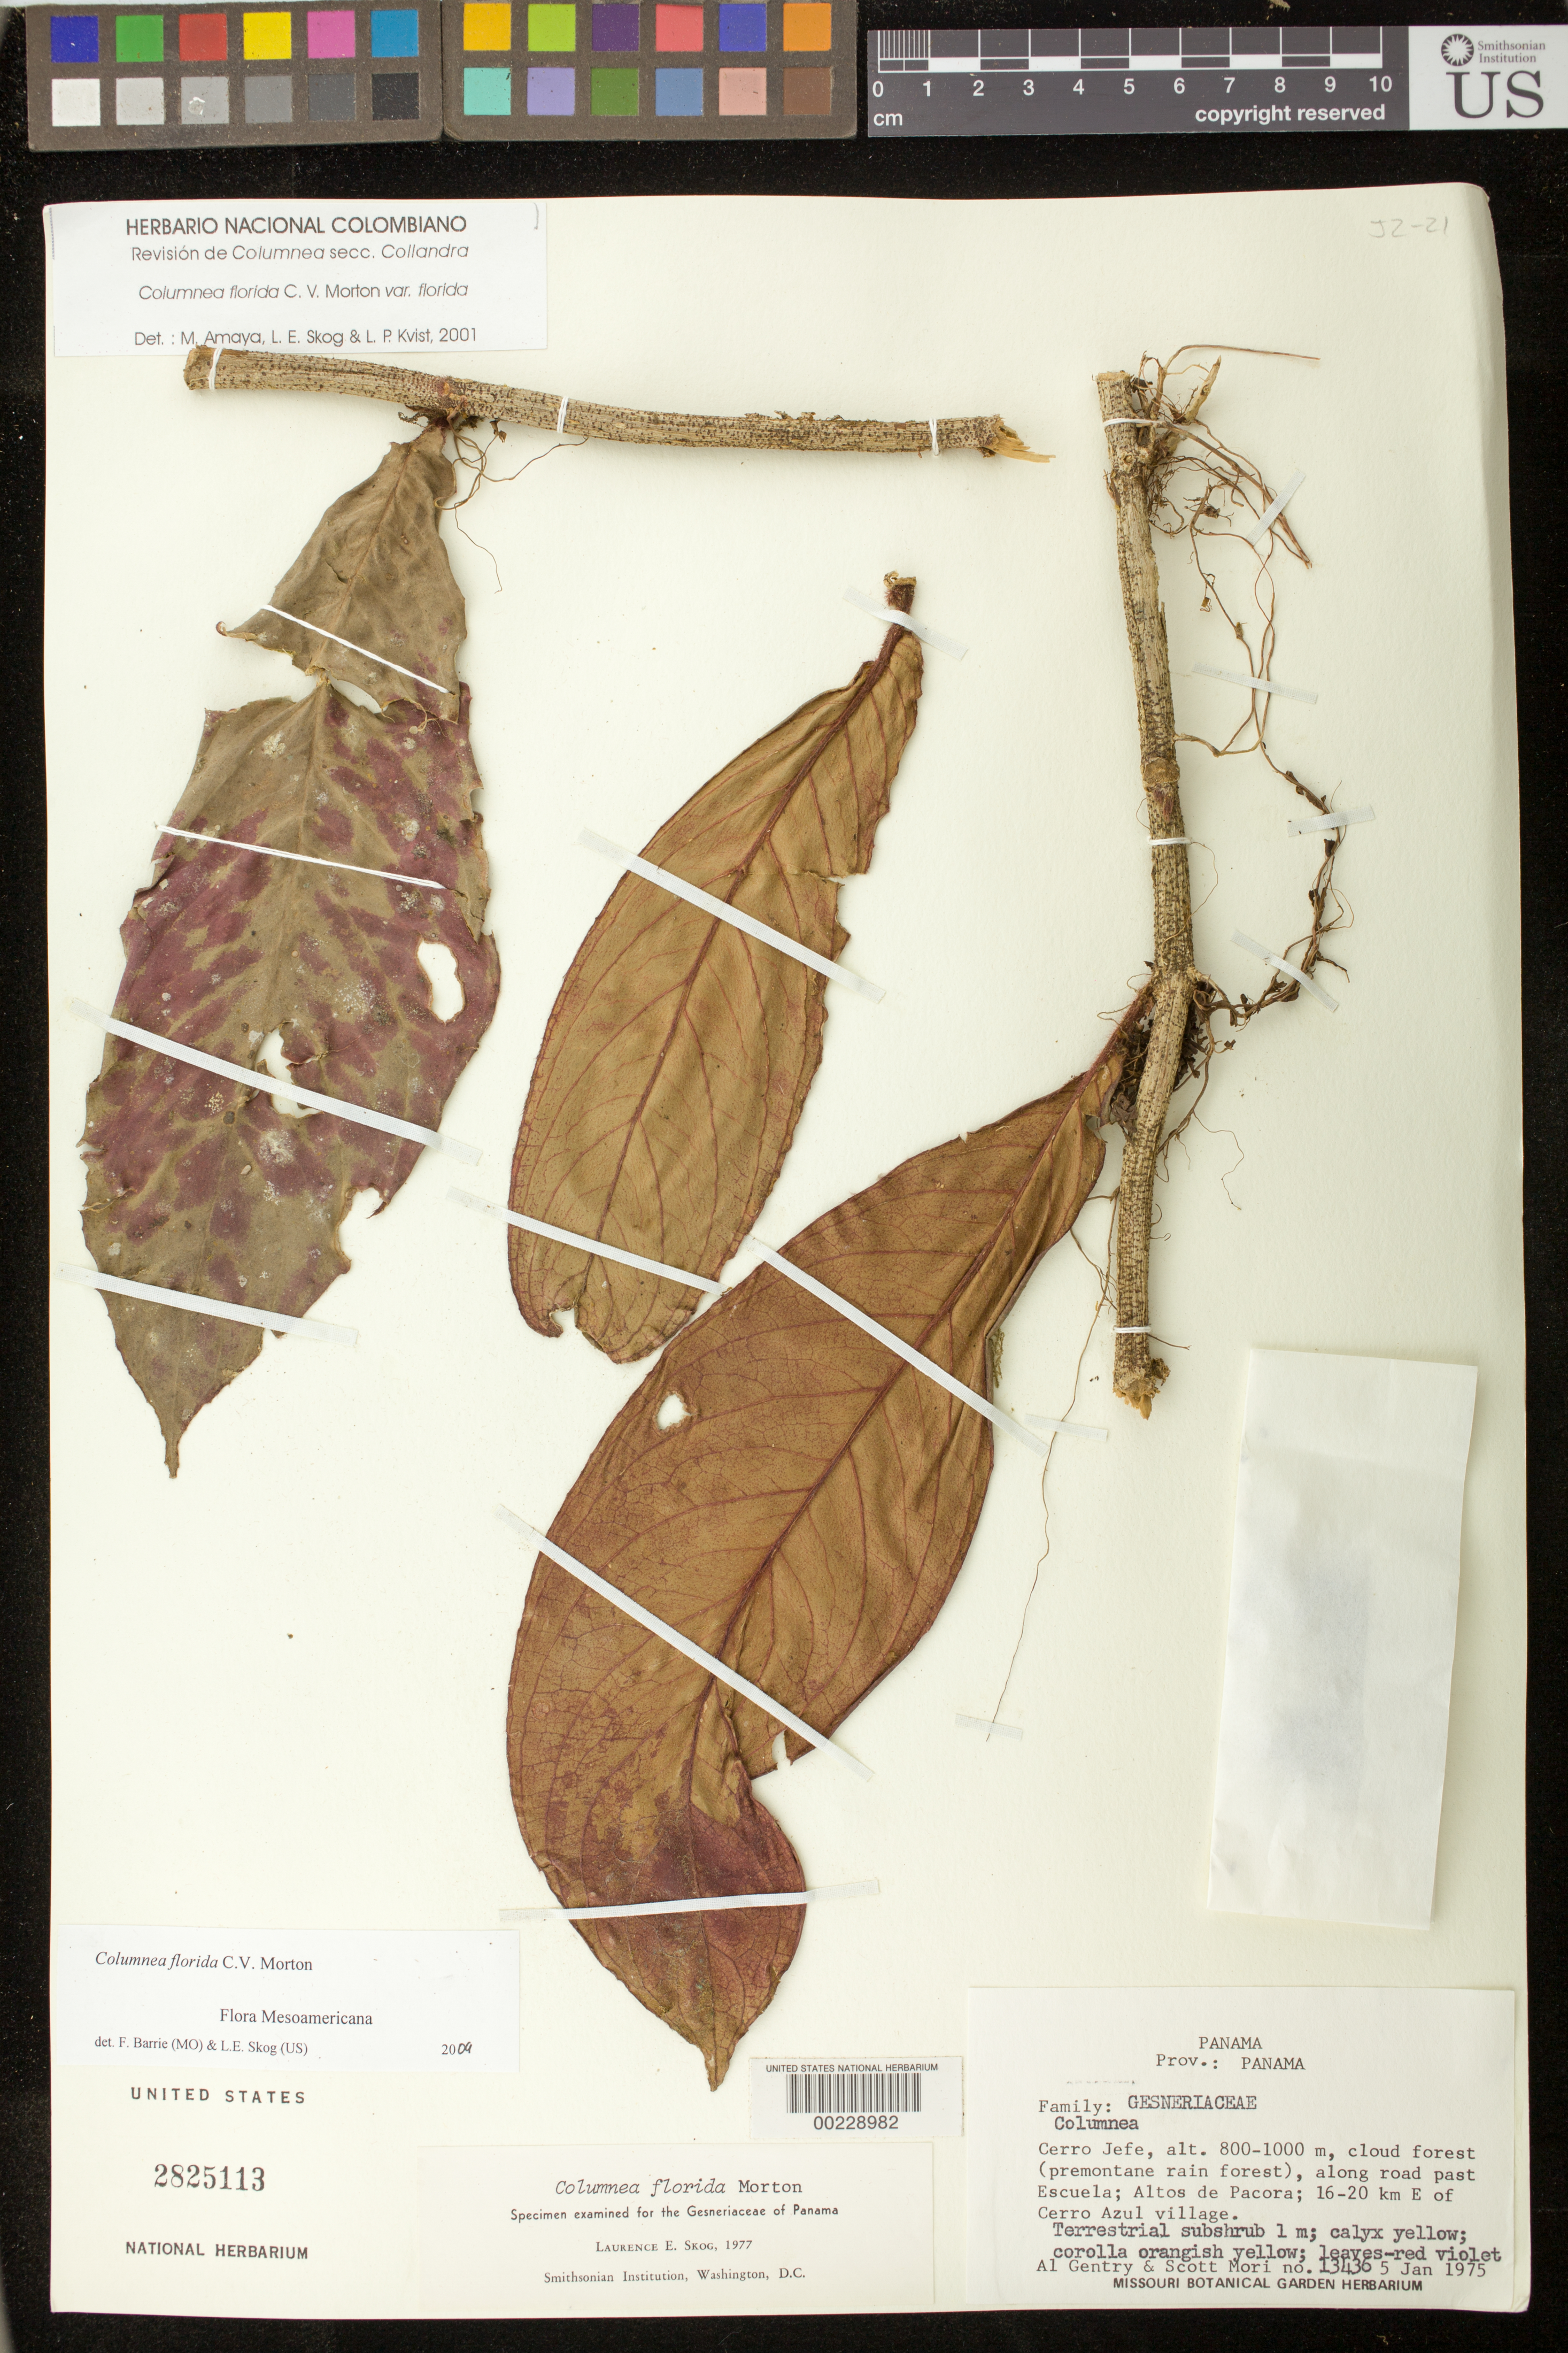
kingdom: Plantae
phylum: Tracheophyta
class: Magnoliopsida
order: Lamiales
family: Gesneriaceae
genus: Columnea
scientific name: Columnea florida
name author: C.V. Morton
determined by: Amaya-Márquez, M.; et al.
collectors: A. H. Gentry & S. Mori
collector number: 13436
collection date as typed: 05 Jan 1975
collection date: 1975-01-05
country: Panama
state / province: Panamá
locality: Cerro Jefe, along road past Escuela; Altos de Pacora; 16-20 km E of Cerro Azul village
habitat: Cloud forest (premontane rain forest)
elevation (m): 800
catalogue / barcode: US 2825113